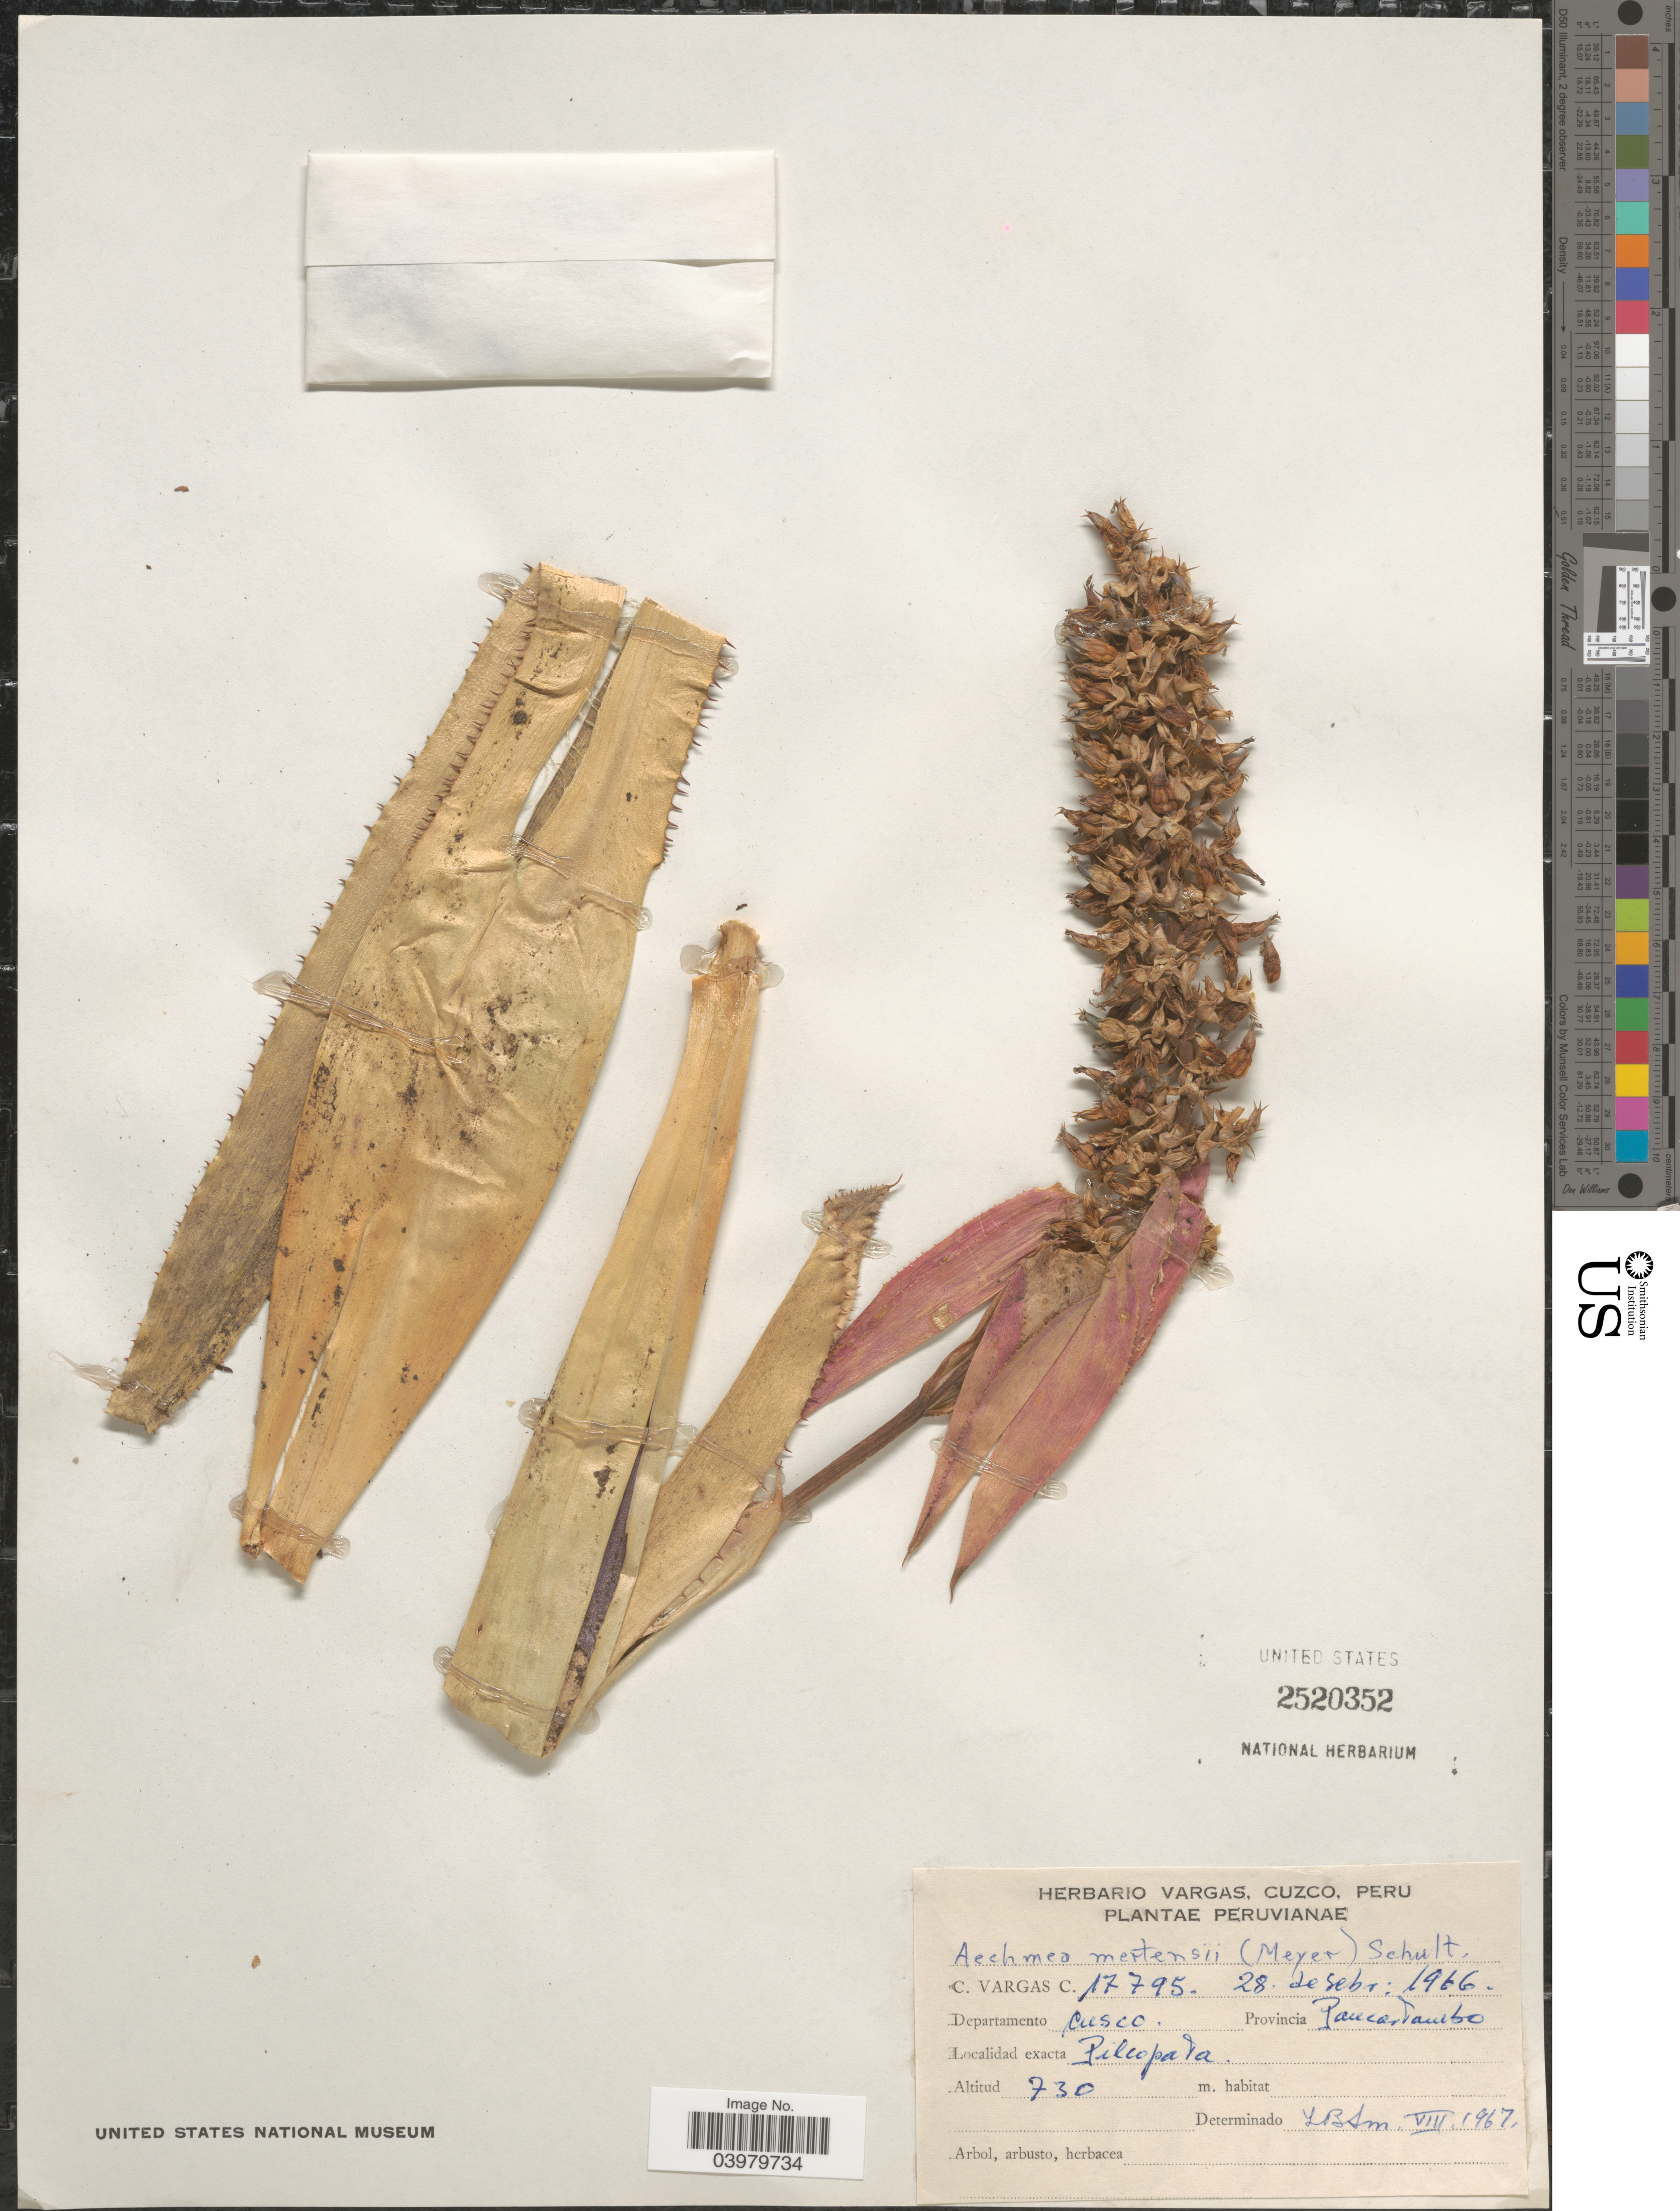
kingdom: Plantae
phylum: Tracheophyta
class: Liliopsida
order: Poales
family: Bromeliaceae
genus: Aechmea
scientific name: Aechmea mertensii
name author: (G. Mey.) Schult. & Schult. f.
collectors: C. Vargas Calderón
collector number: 17795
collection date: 1966-09-28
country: Peru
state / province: Cusco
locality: Departamento Cusco. Paucartambo. Pilcopata.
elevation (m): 730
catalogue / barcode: US 2520352